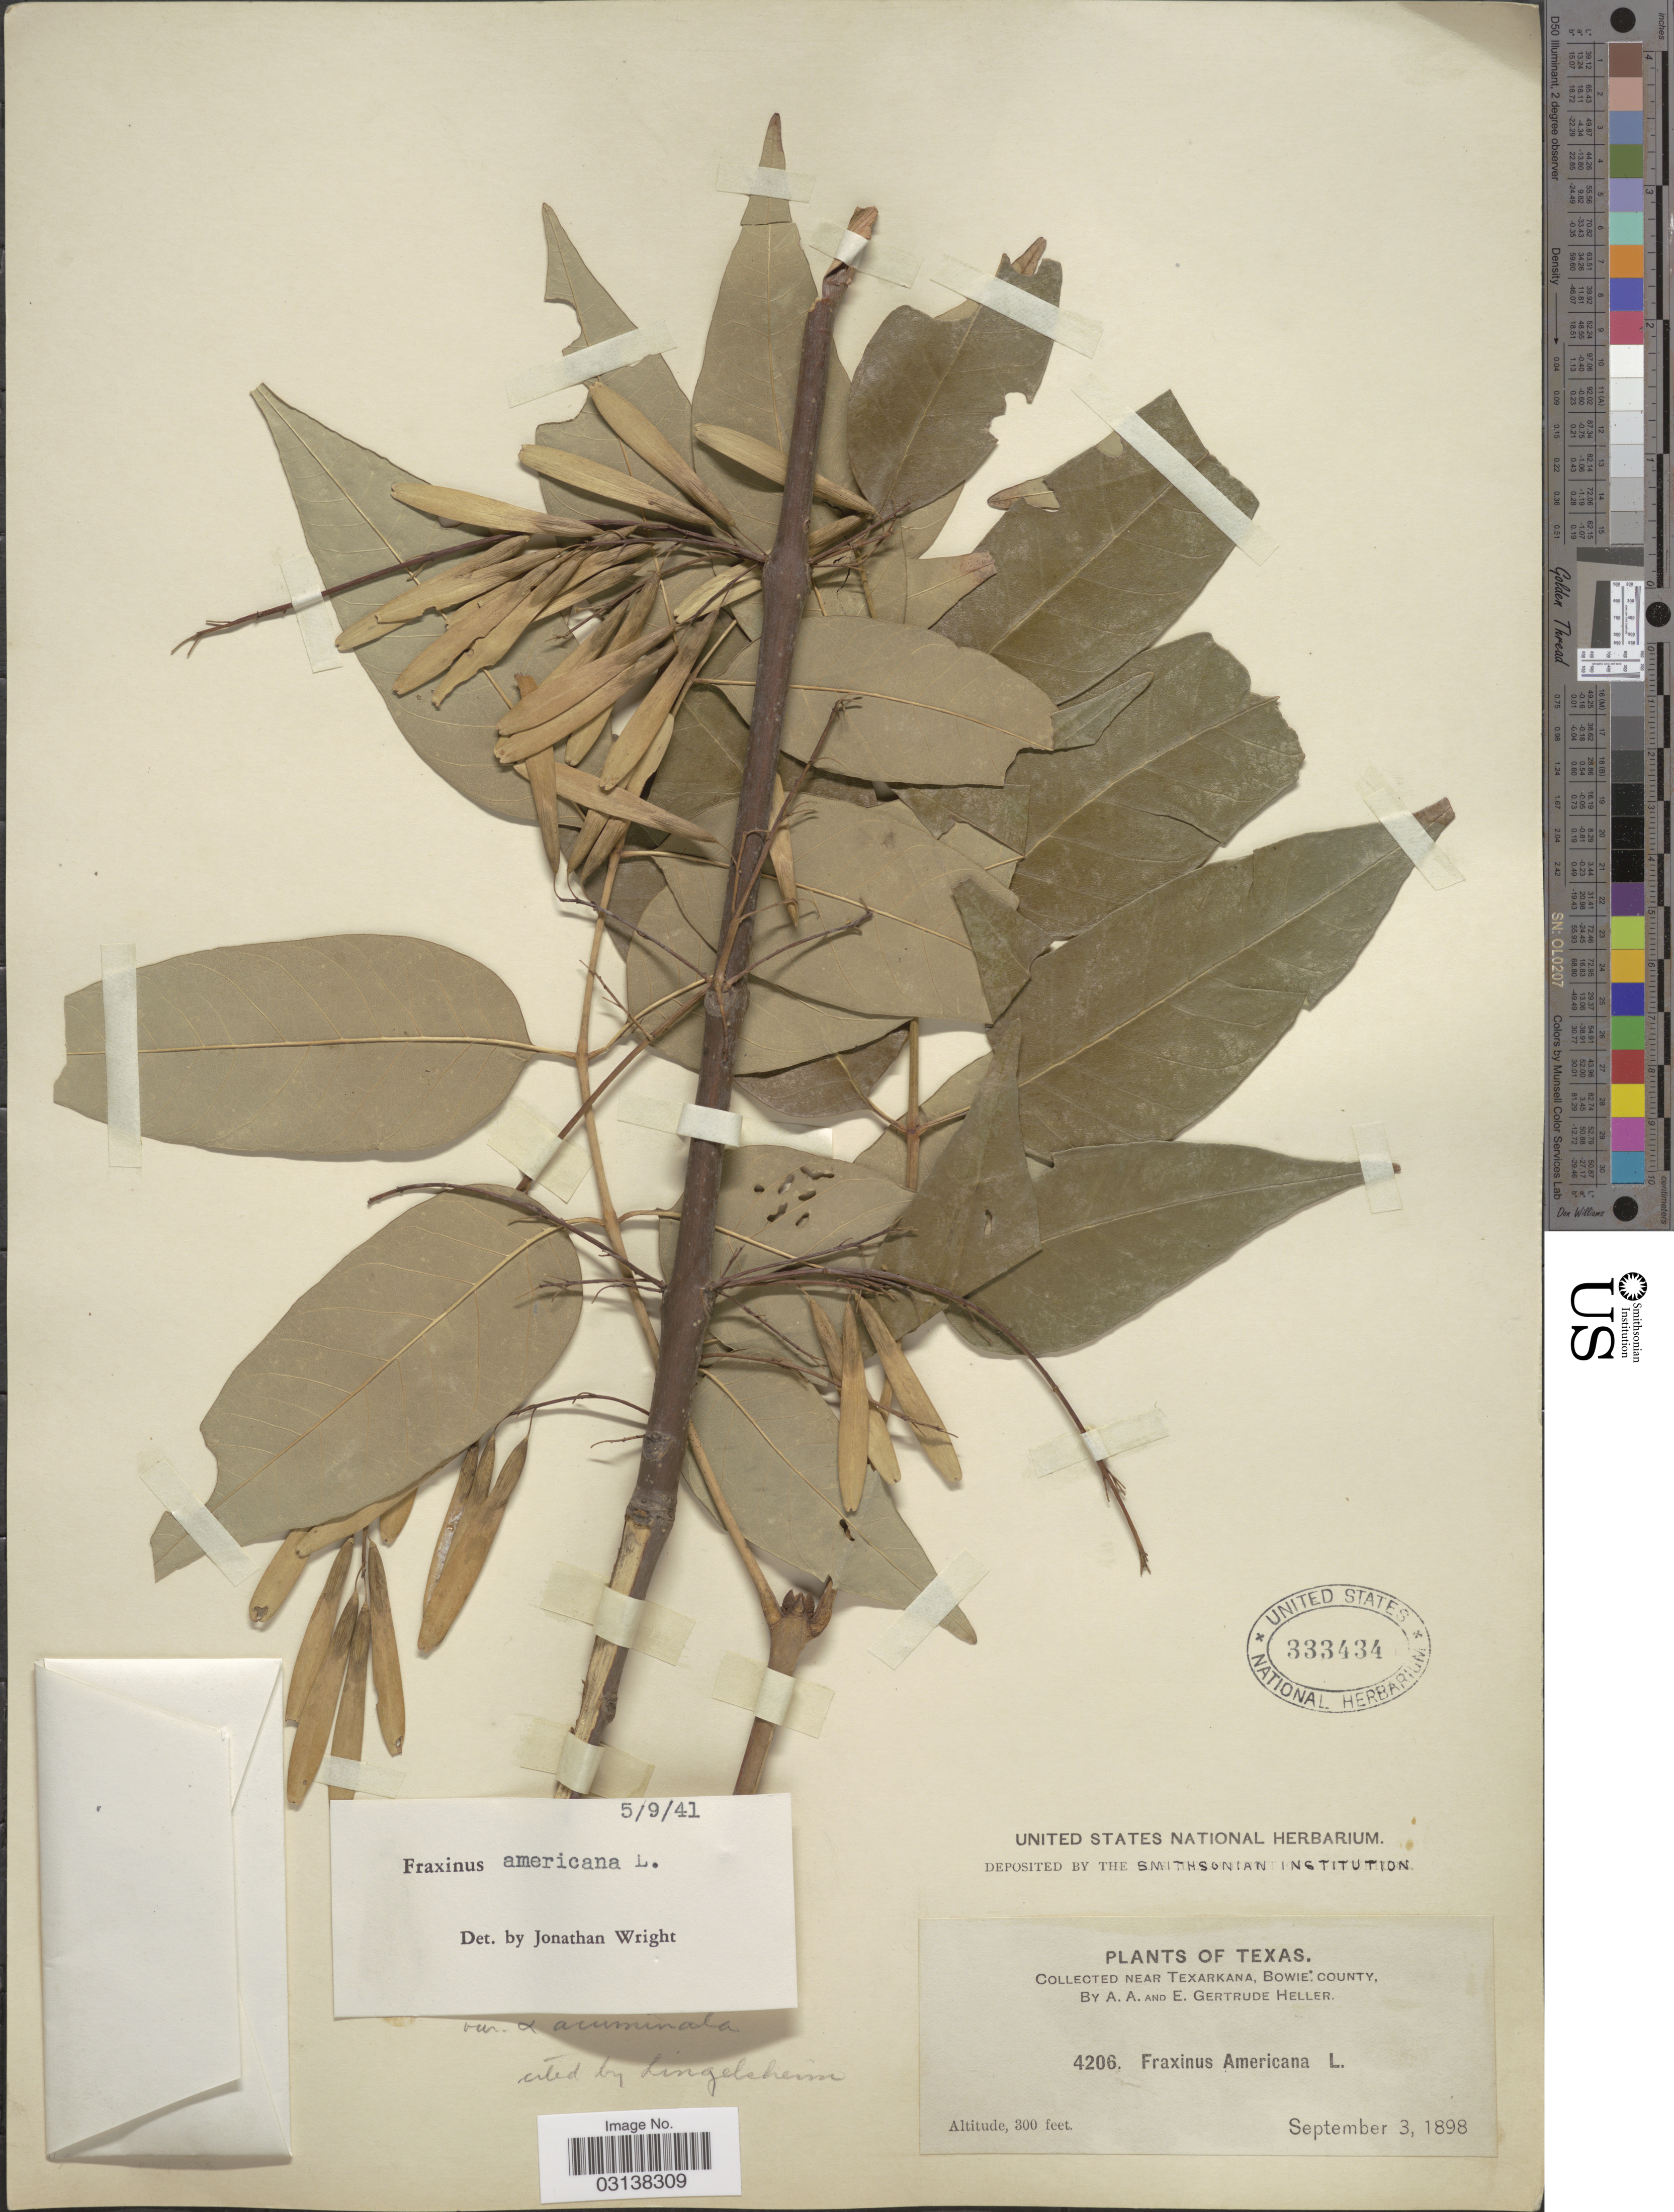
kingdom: Plantae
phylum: Tracheophyta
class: Magnoliopsida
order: Lamiales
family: Oleaceae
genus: Fraxinus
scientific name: Fraxinus americana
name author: L.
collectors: A. A. Heller & E. G. Heller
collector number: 4206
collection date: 1898-09-03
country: United States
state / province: Texas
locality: Collected near Texarkana, Bowie County.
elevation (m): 91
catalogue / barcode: US 333434